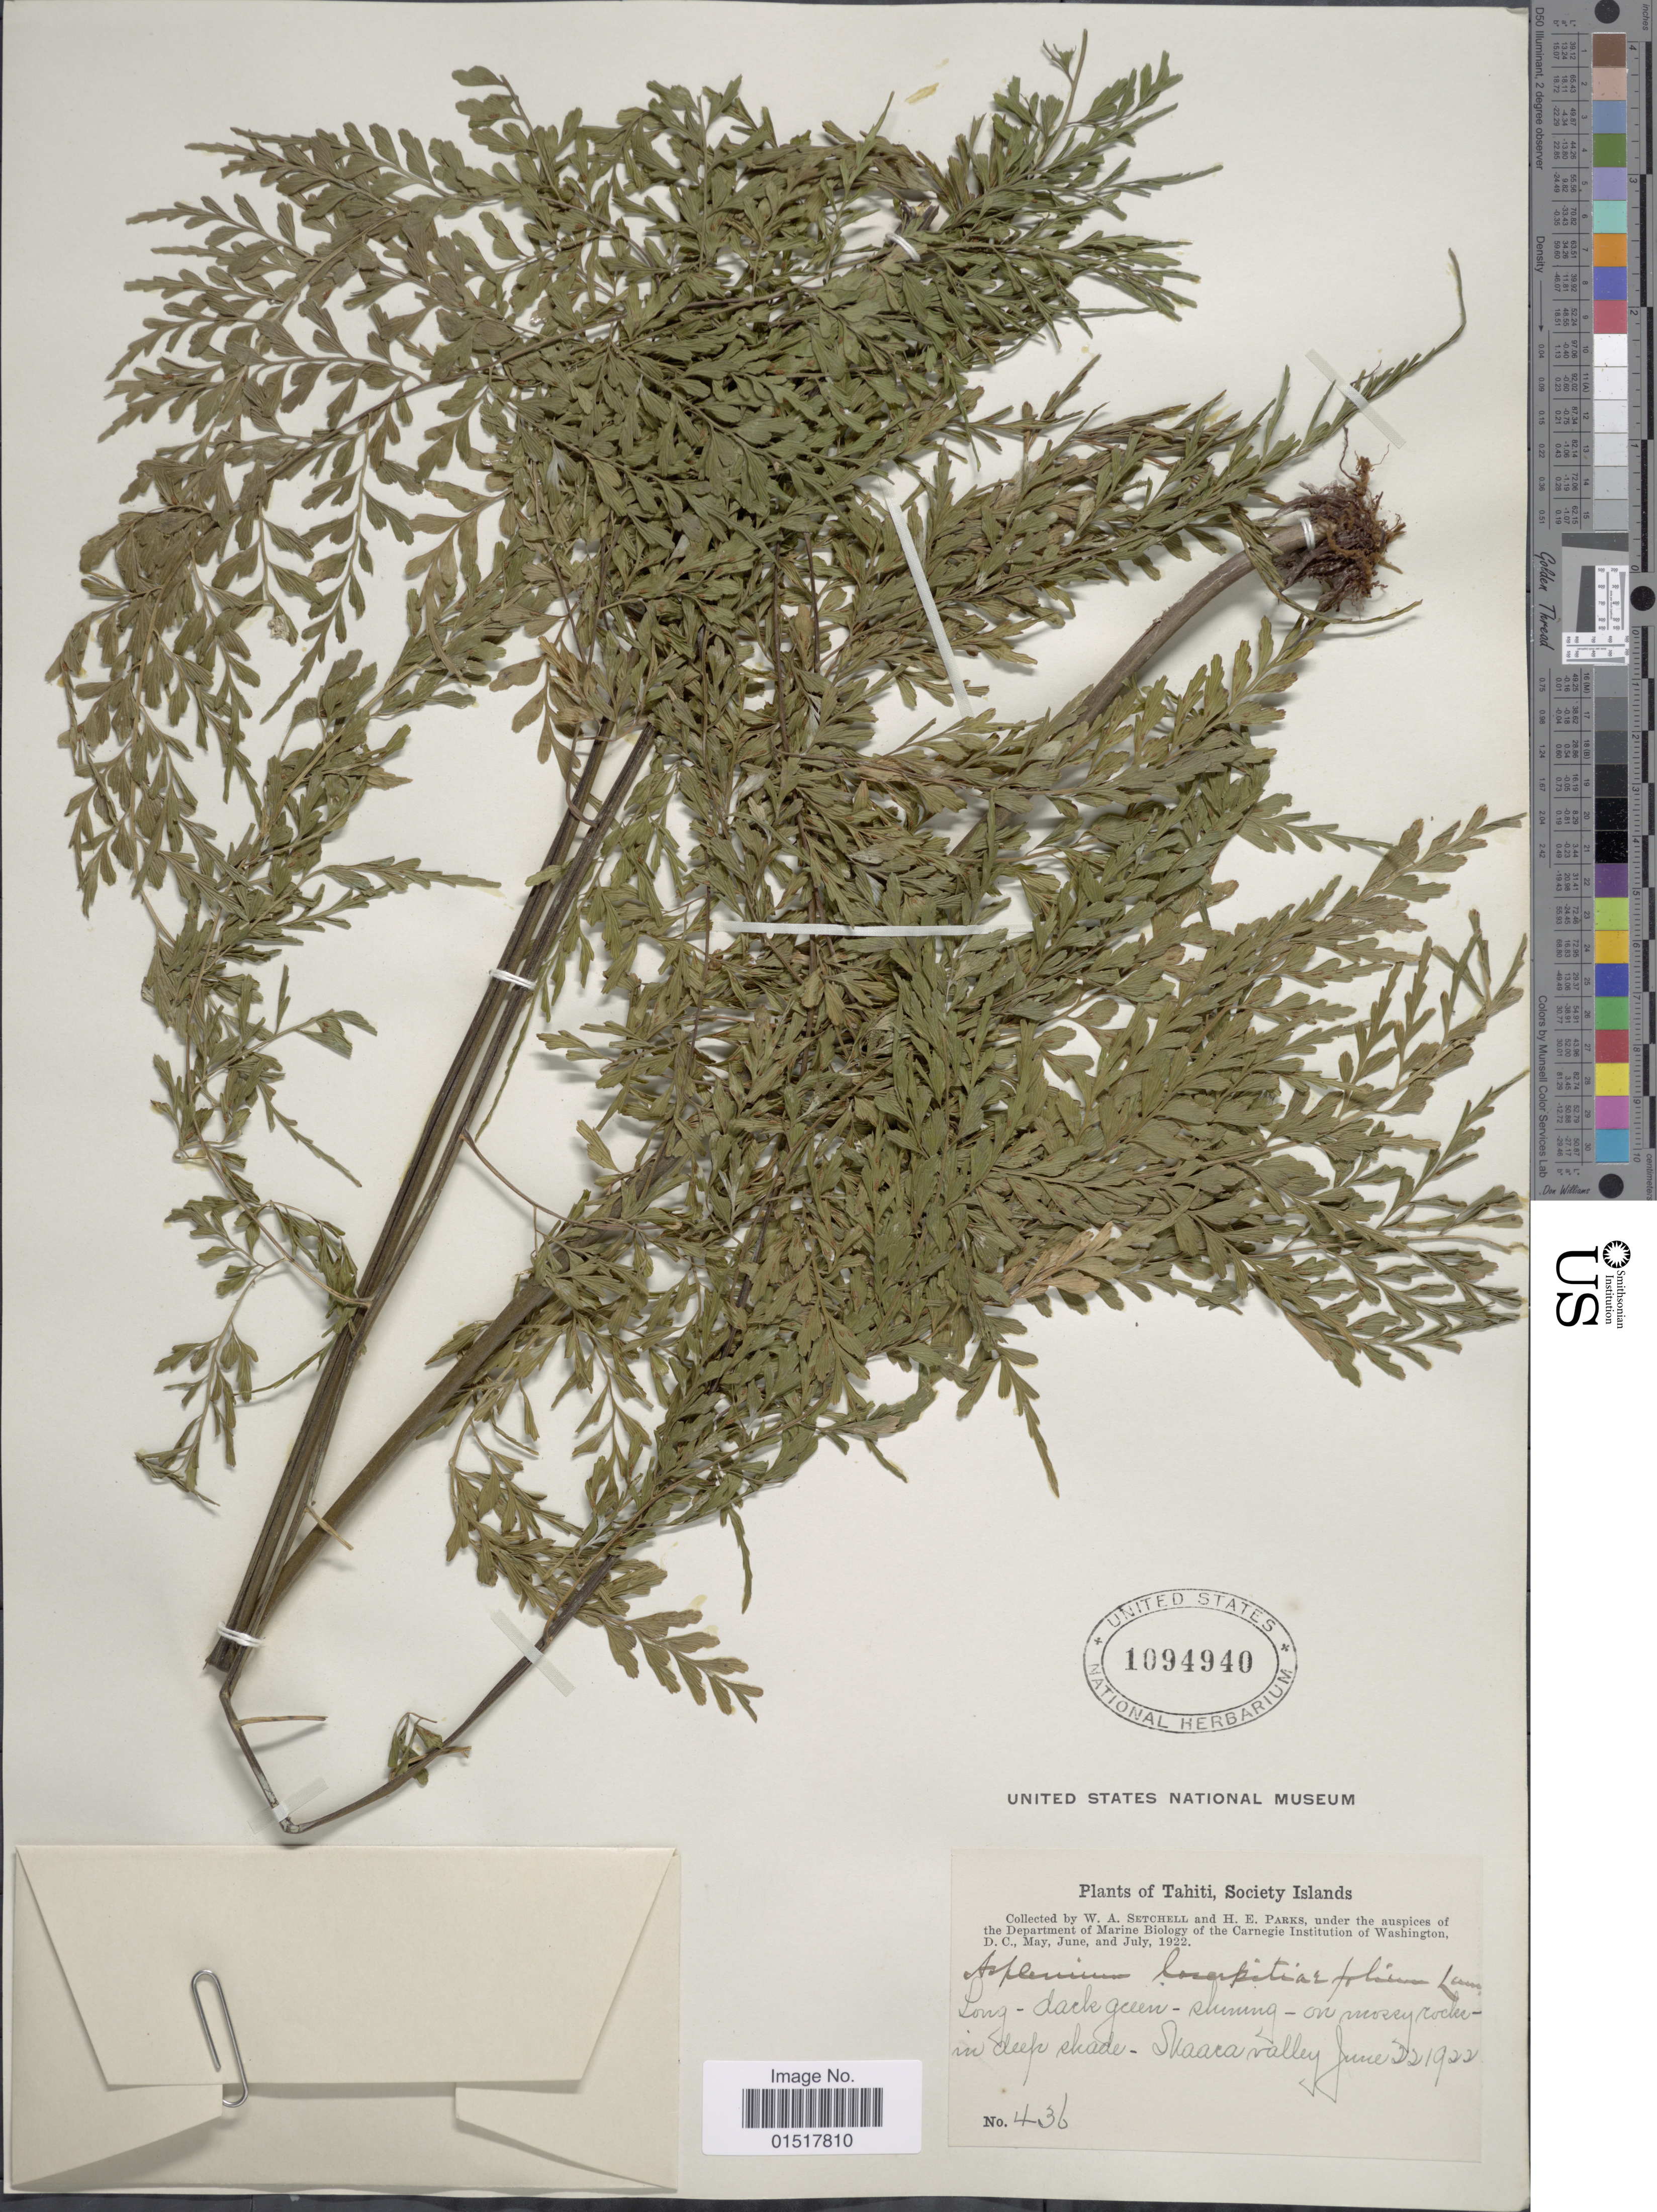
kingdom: Plantae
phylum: Tracheophyta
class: Polypodiopsida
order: Polypodiales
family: Aspleniaceae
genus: Asplenium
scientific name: Asplenium laserpitiifolium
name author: Lam.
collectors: W. Setchell & H. E. Parks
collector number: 436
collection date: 1922-06-22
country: French Polynesia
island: Tahiti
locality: Tahiti, Society Islands. Skaara valley.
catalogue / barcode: US 1094940